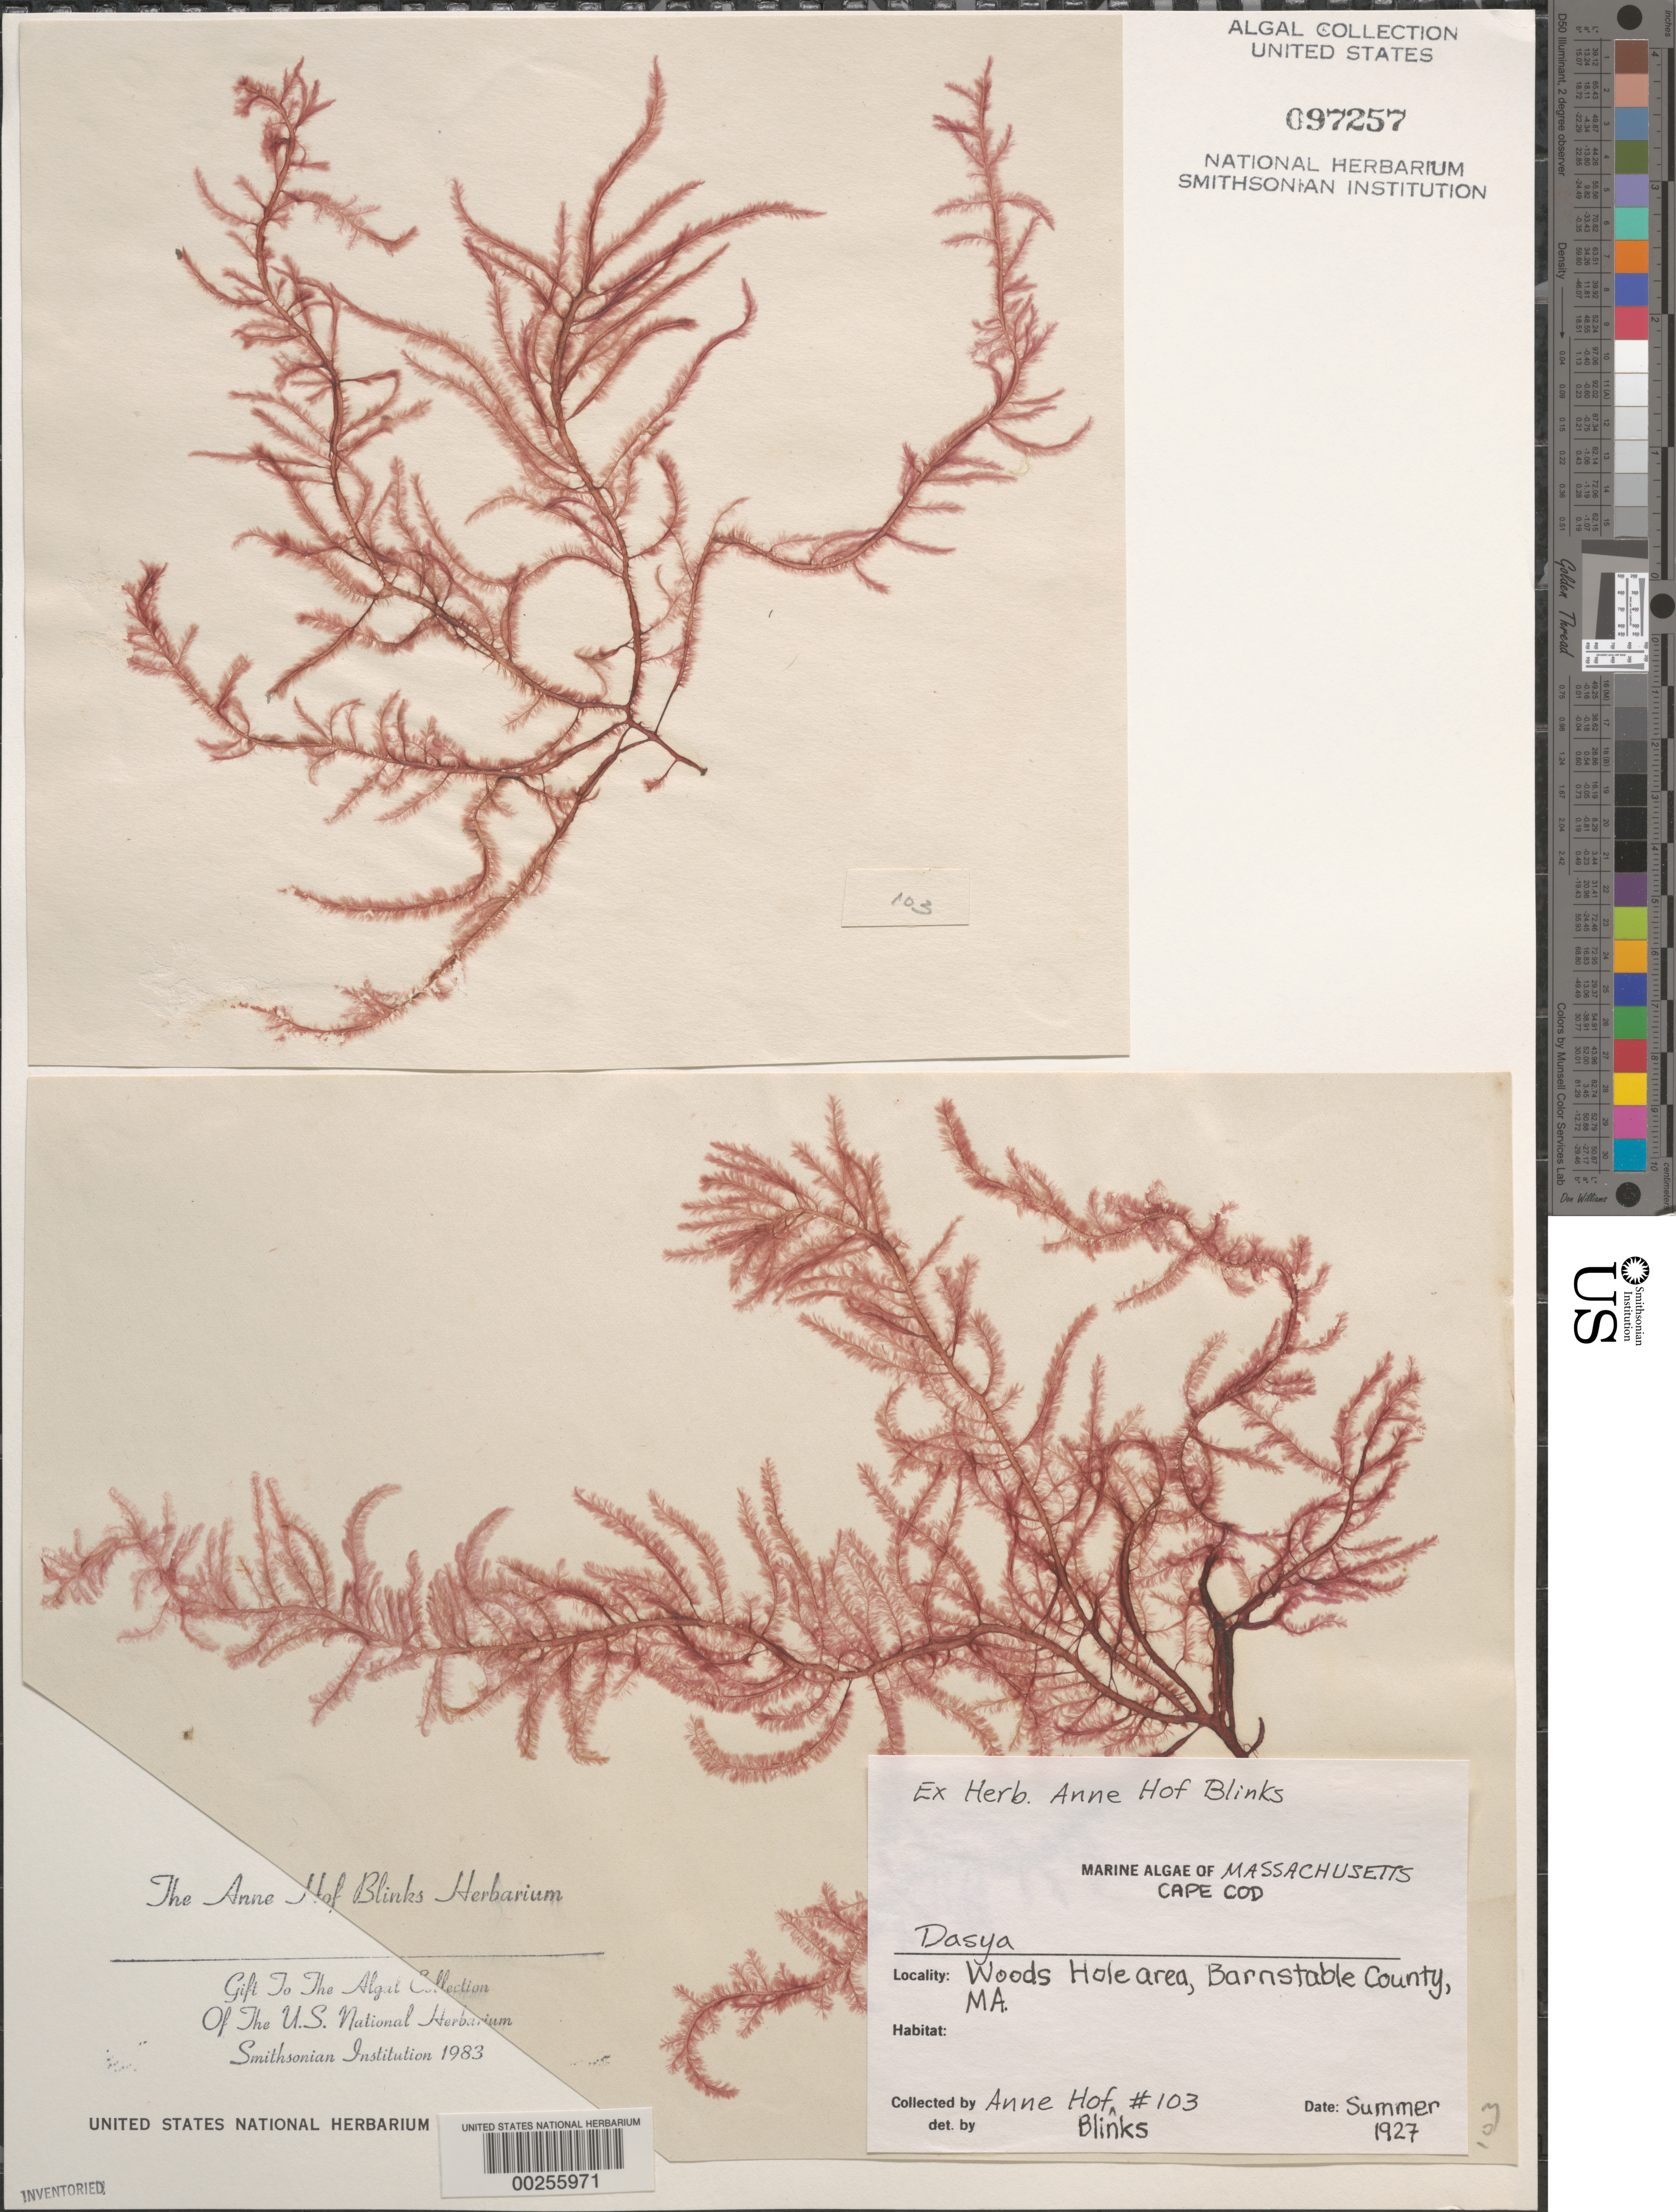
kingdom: Plantae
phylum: Rhodophyta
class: Florideophyceae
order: Ceramiales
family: Dasyaceae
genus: Dasya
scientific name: Dasya sp.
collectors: A. Blinks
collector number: Ahb 103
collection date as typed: Sum 1927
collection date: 1927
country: United States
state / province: Massachusetts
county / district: Barnstable County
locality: Woods Hole area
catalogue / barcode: US 97257